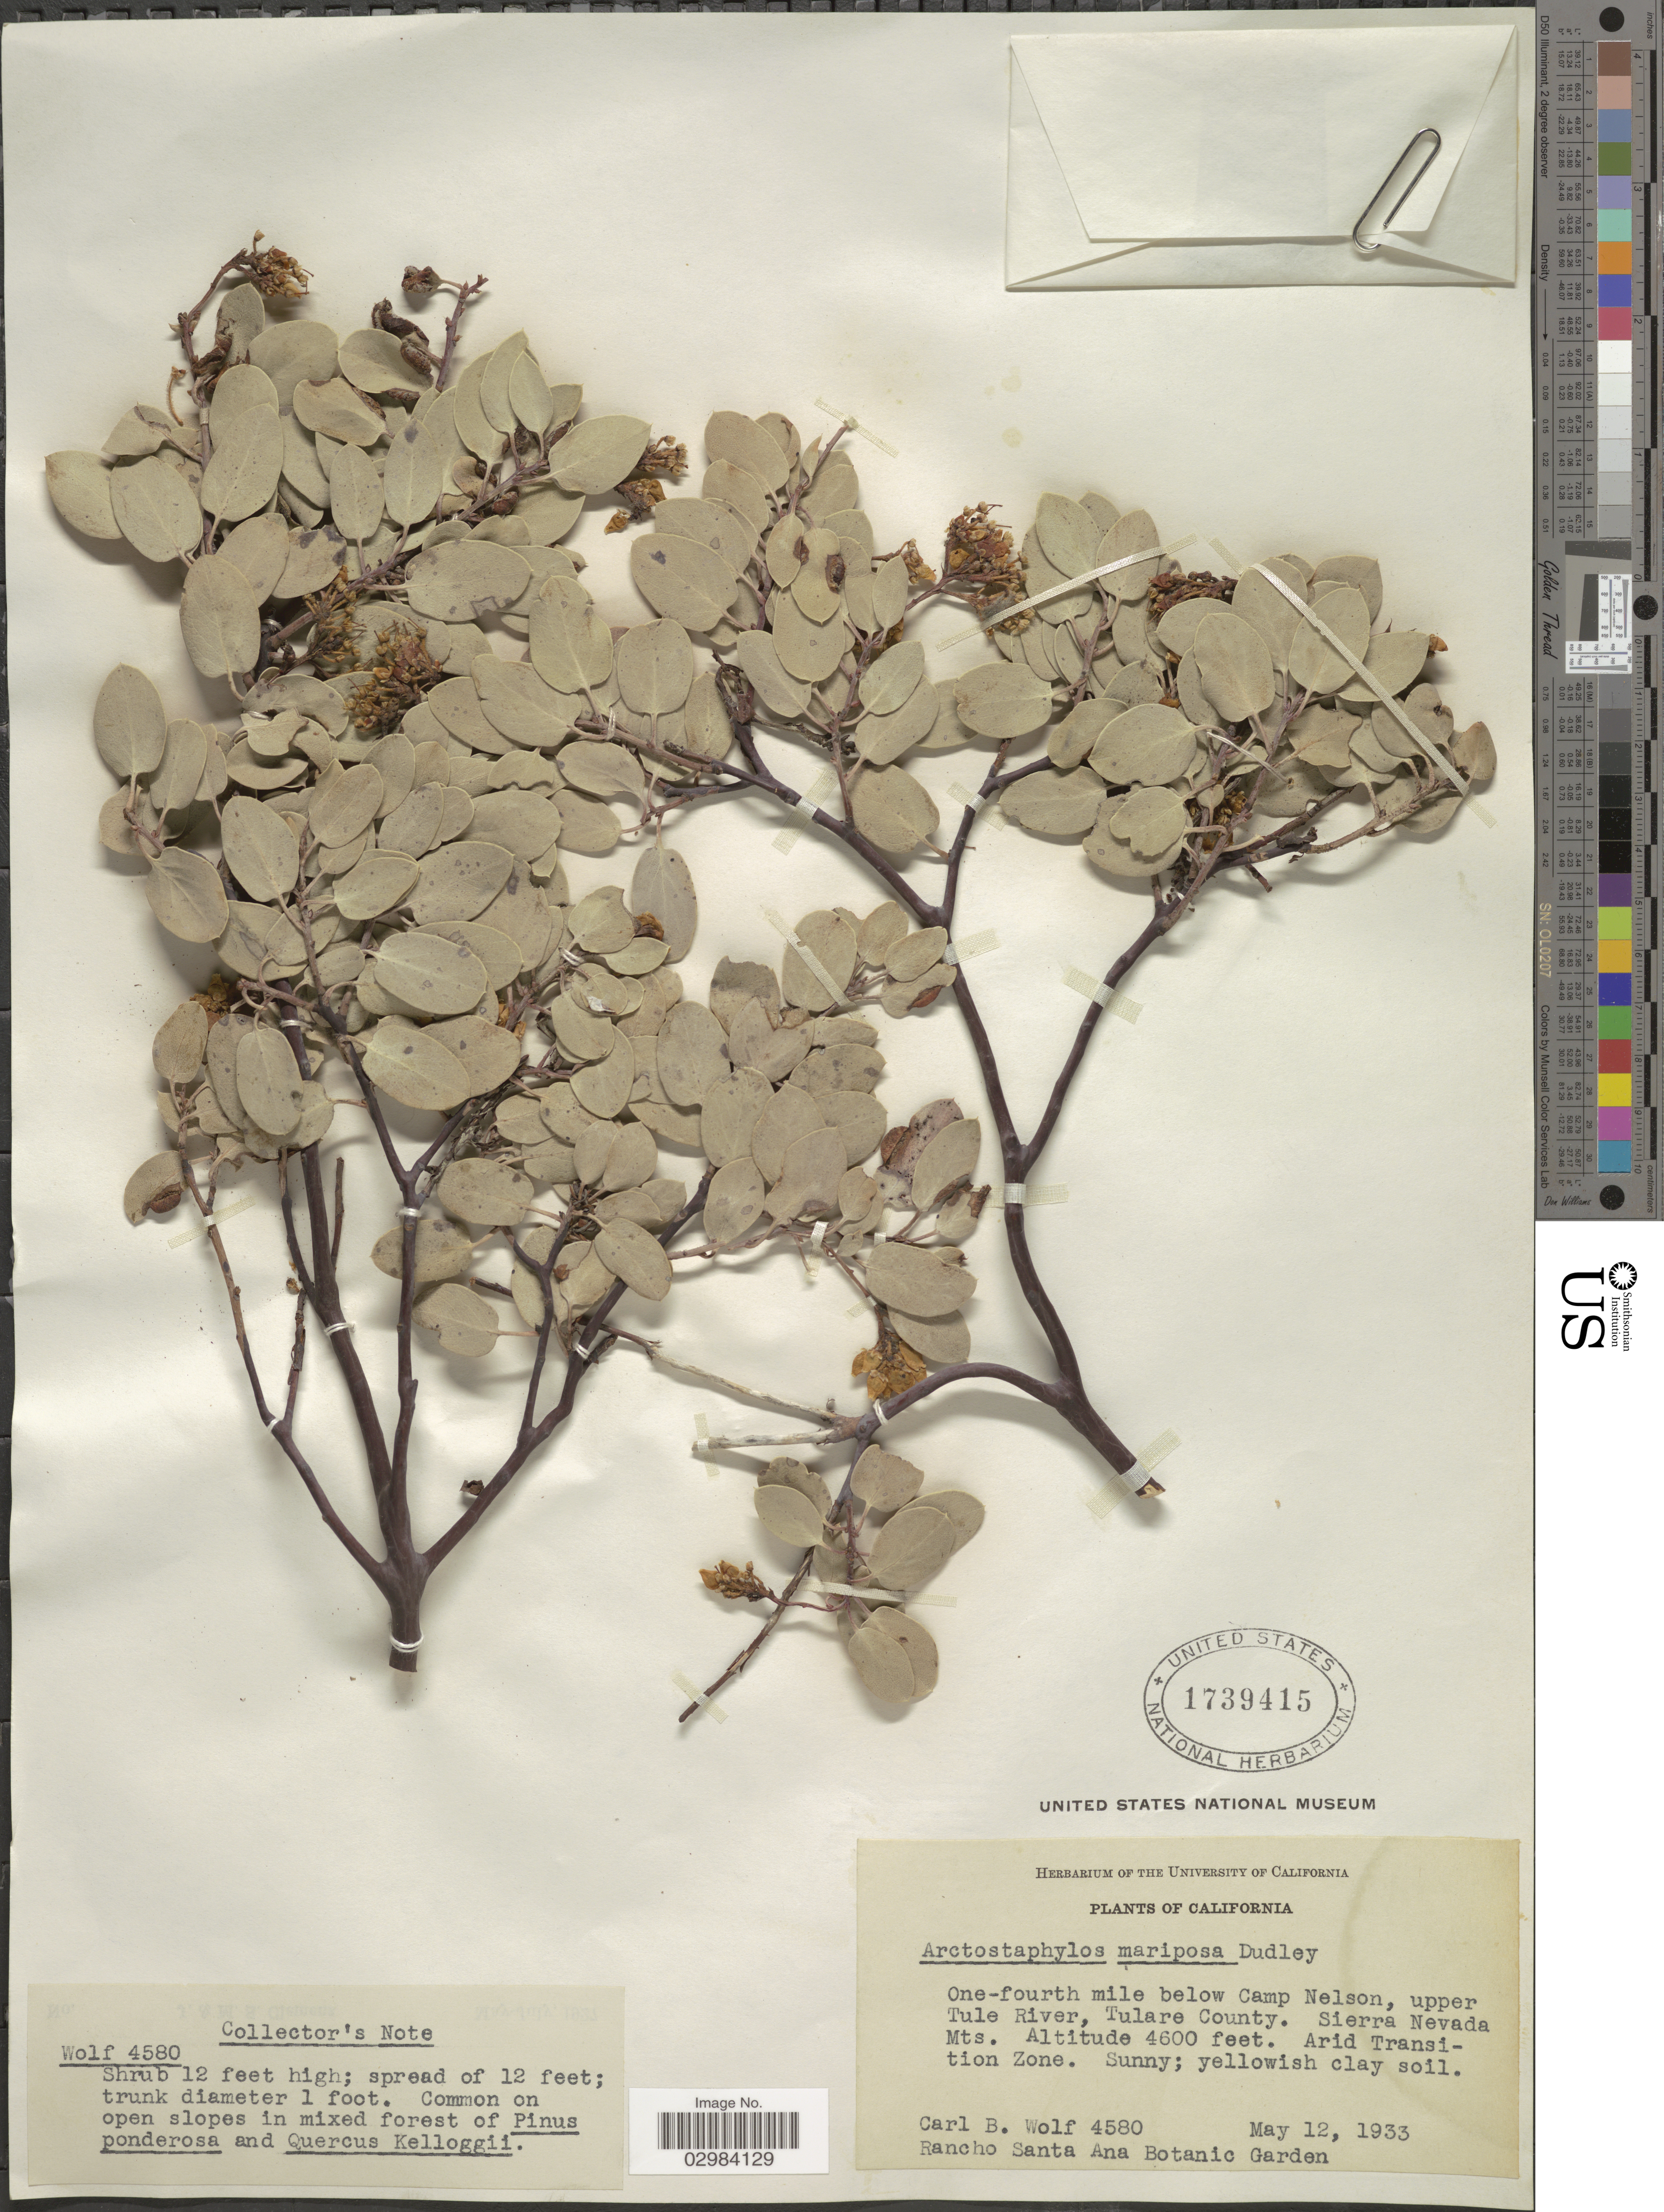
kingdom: Plantae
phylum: Tracheophyta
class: Magnoliopsida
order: Ericales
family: Ericaceae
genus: Arctostaphylos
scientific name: Arctostaphylos mariposa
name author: Dudley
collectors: C. B. Wolf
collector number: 4580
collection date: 1933-05-12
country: United States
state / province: California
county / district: Tulare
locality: One-fourth mile below Camp Nelson, upper Tule River, Tulare County, Sierra Nevada Mts.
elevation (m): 1402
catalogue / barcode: US 1739415